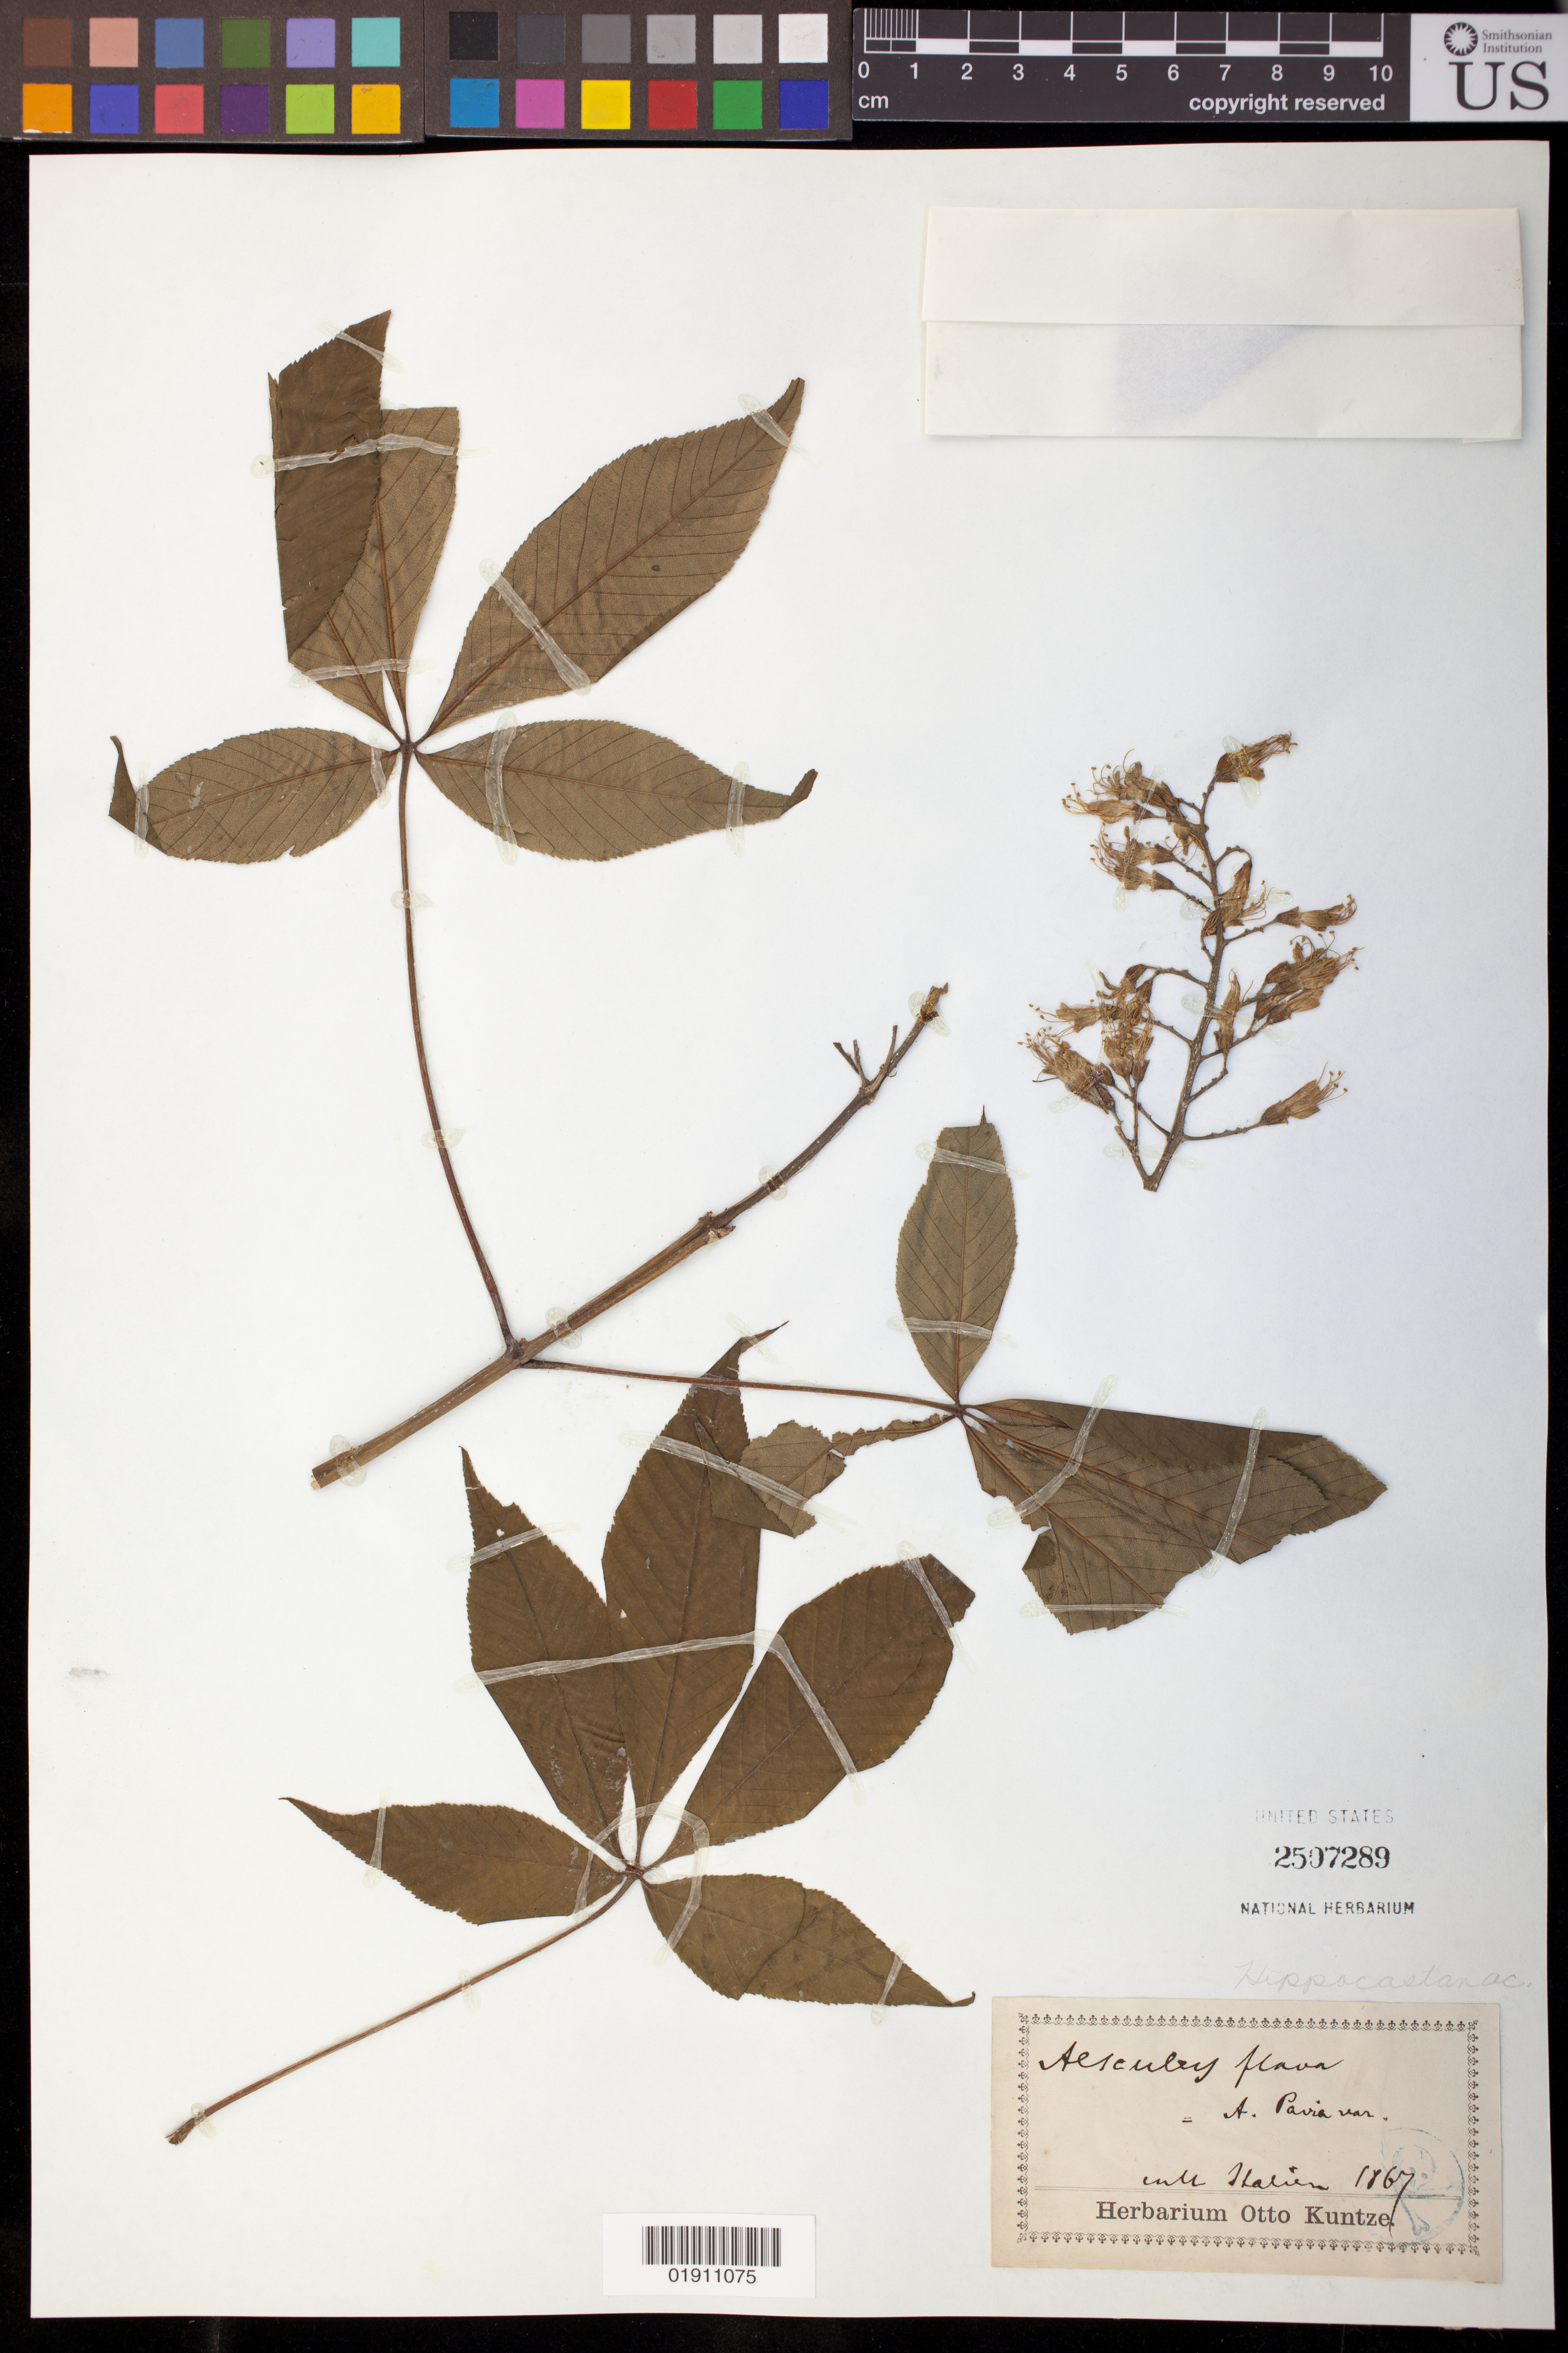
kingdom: Plantae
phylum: Tracheophyta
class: Magnoliopsida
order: Sapindales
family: Sapindaceae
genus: Aesculus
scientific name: Aesculus pavia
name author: L.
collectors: ex herb. Otto Kuntze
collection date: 1867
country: Italy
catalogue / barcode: US 2507289